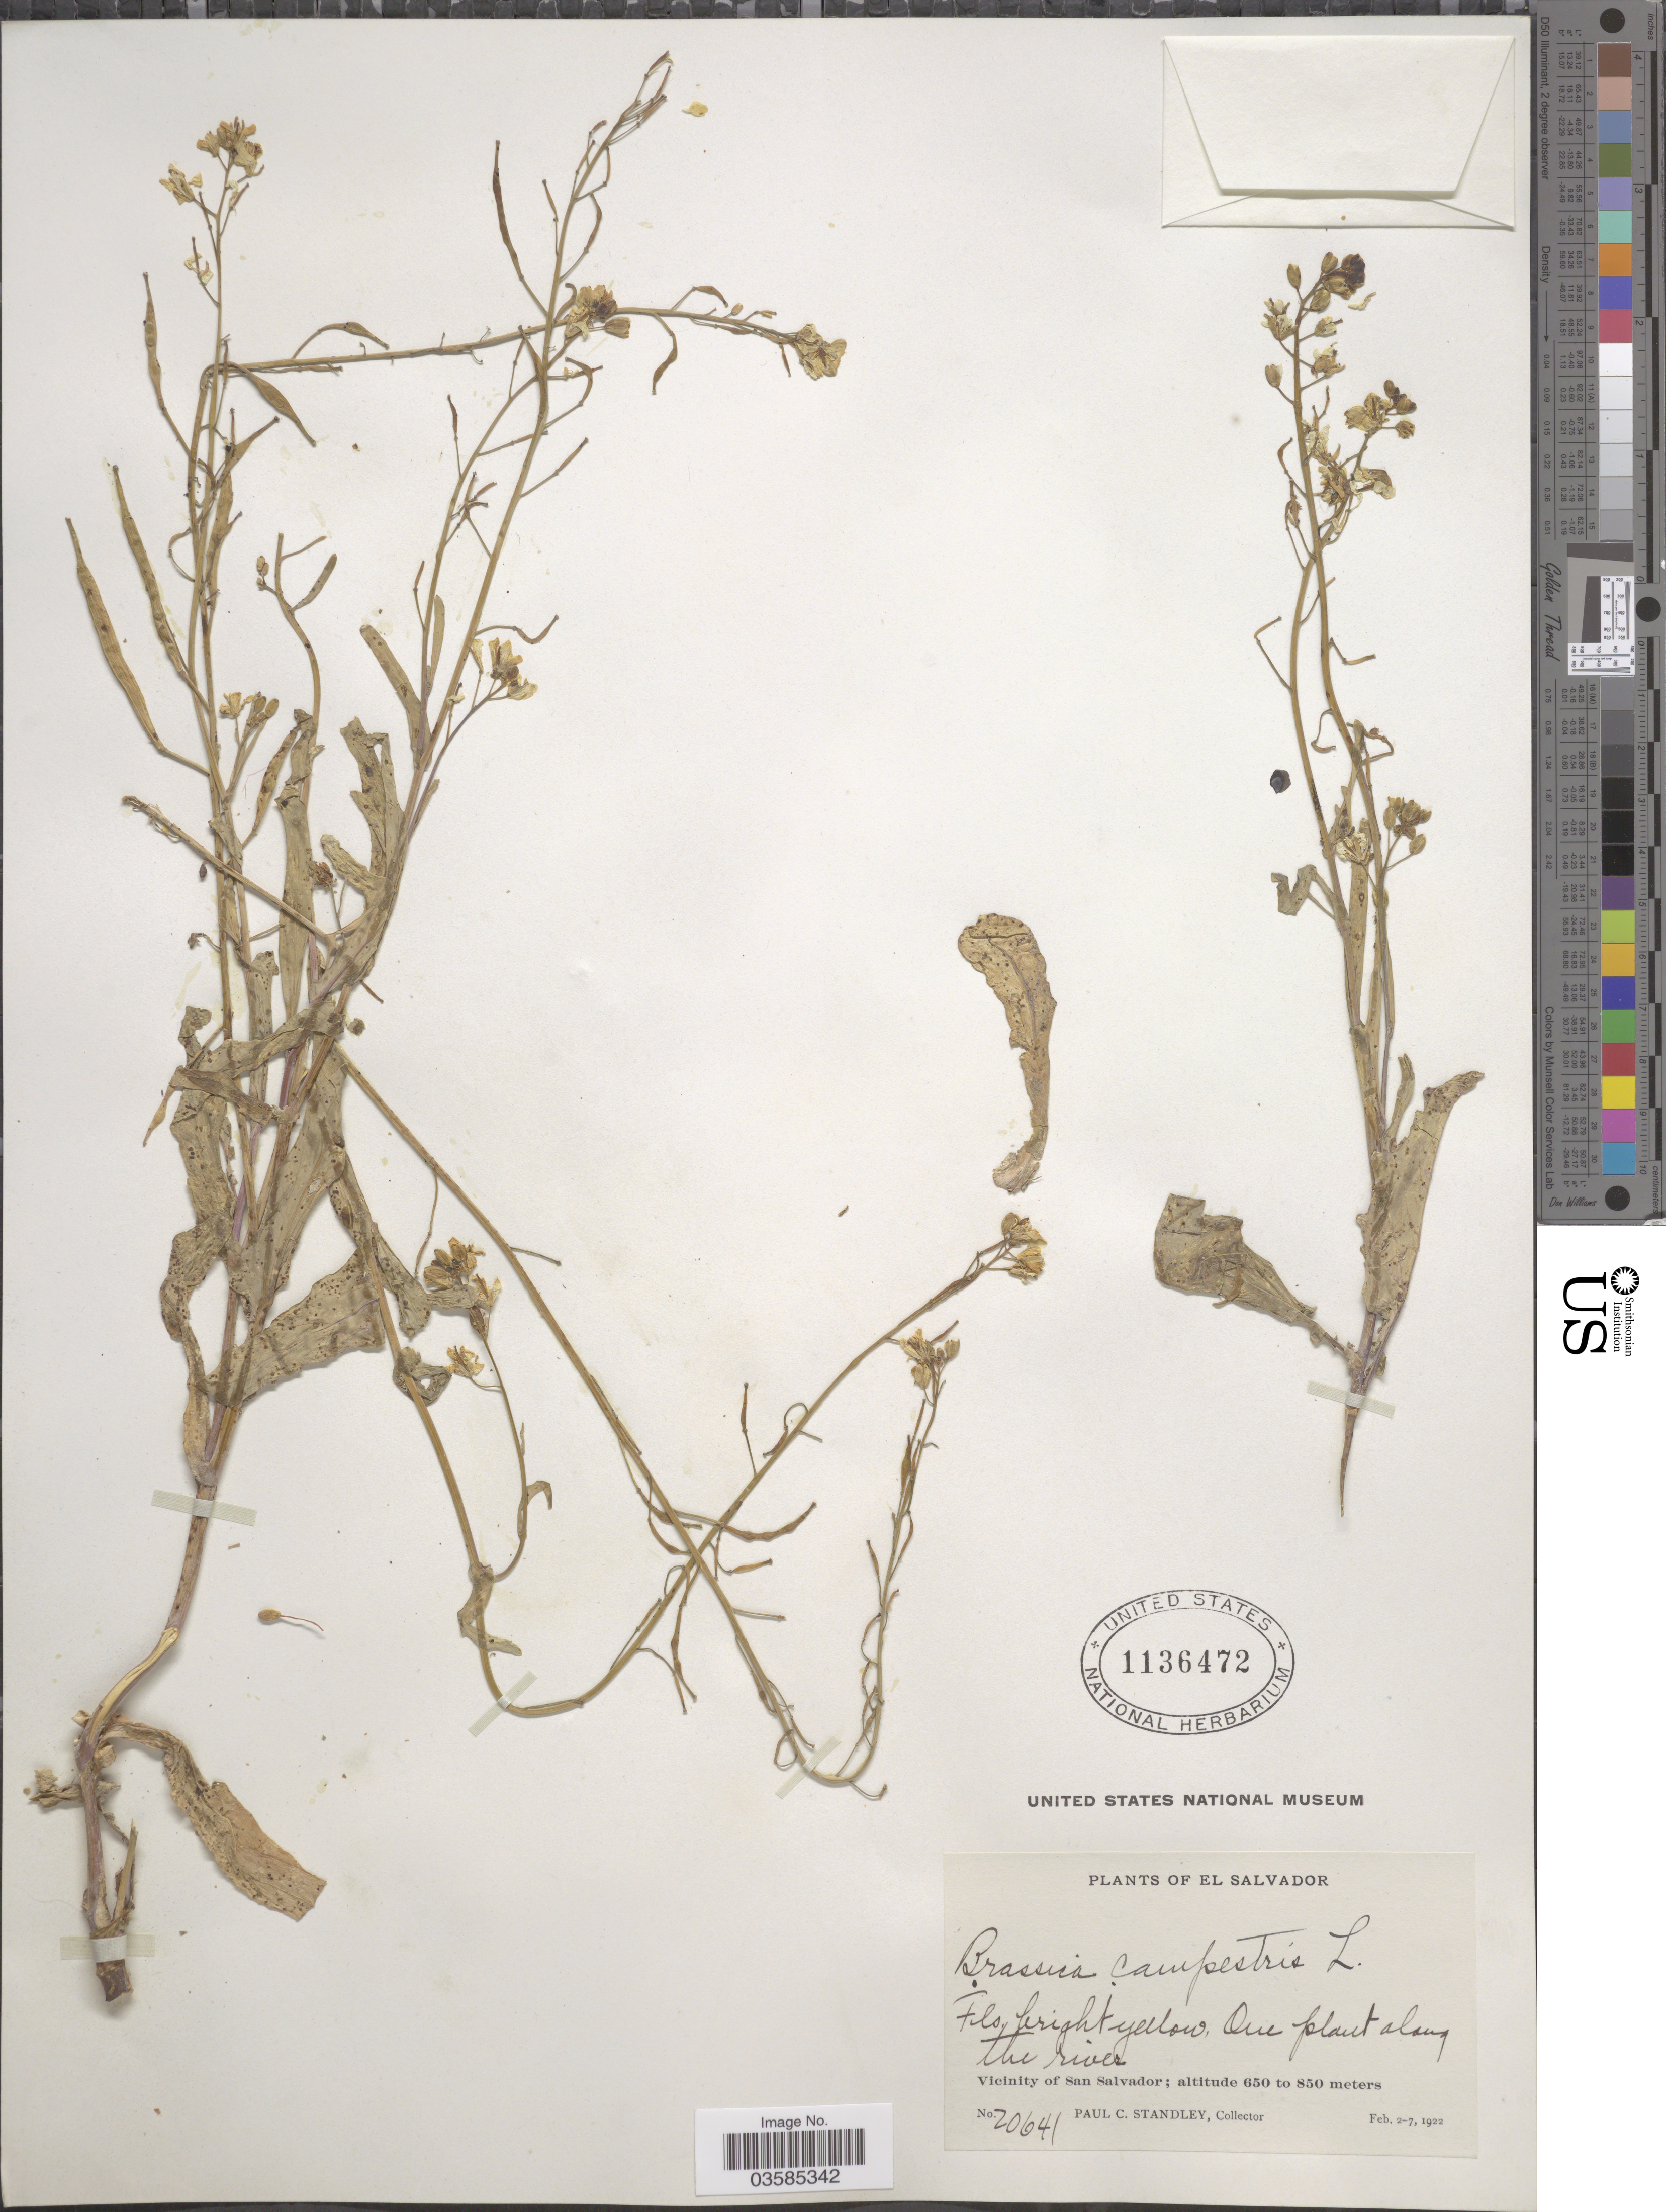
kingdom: Plantae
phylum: Tracheophyta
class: Magnoliopsida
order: Brassicales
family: Brassicaceae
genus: Brassica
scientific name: Brassica campestris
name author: L.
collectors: P. C. Standley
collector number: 20641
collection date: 1922-02-02/1922-02-07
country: El Salvador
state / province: San Salvador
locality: Vicinity of San Salvador.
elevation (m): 650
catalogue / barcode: US 1136472